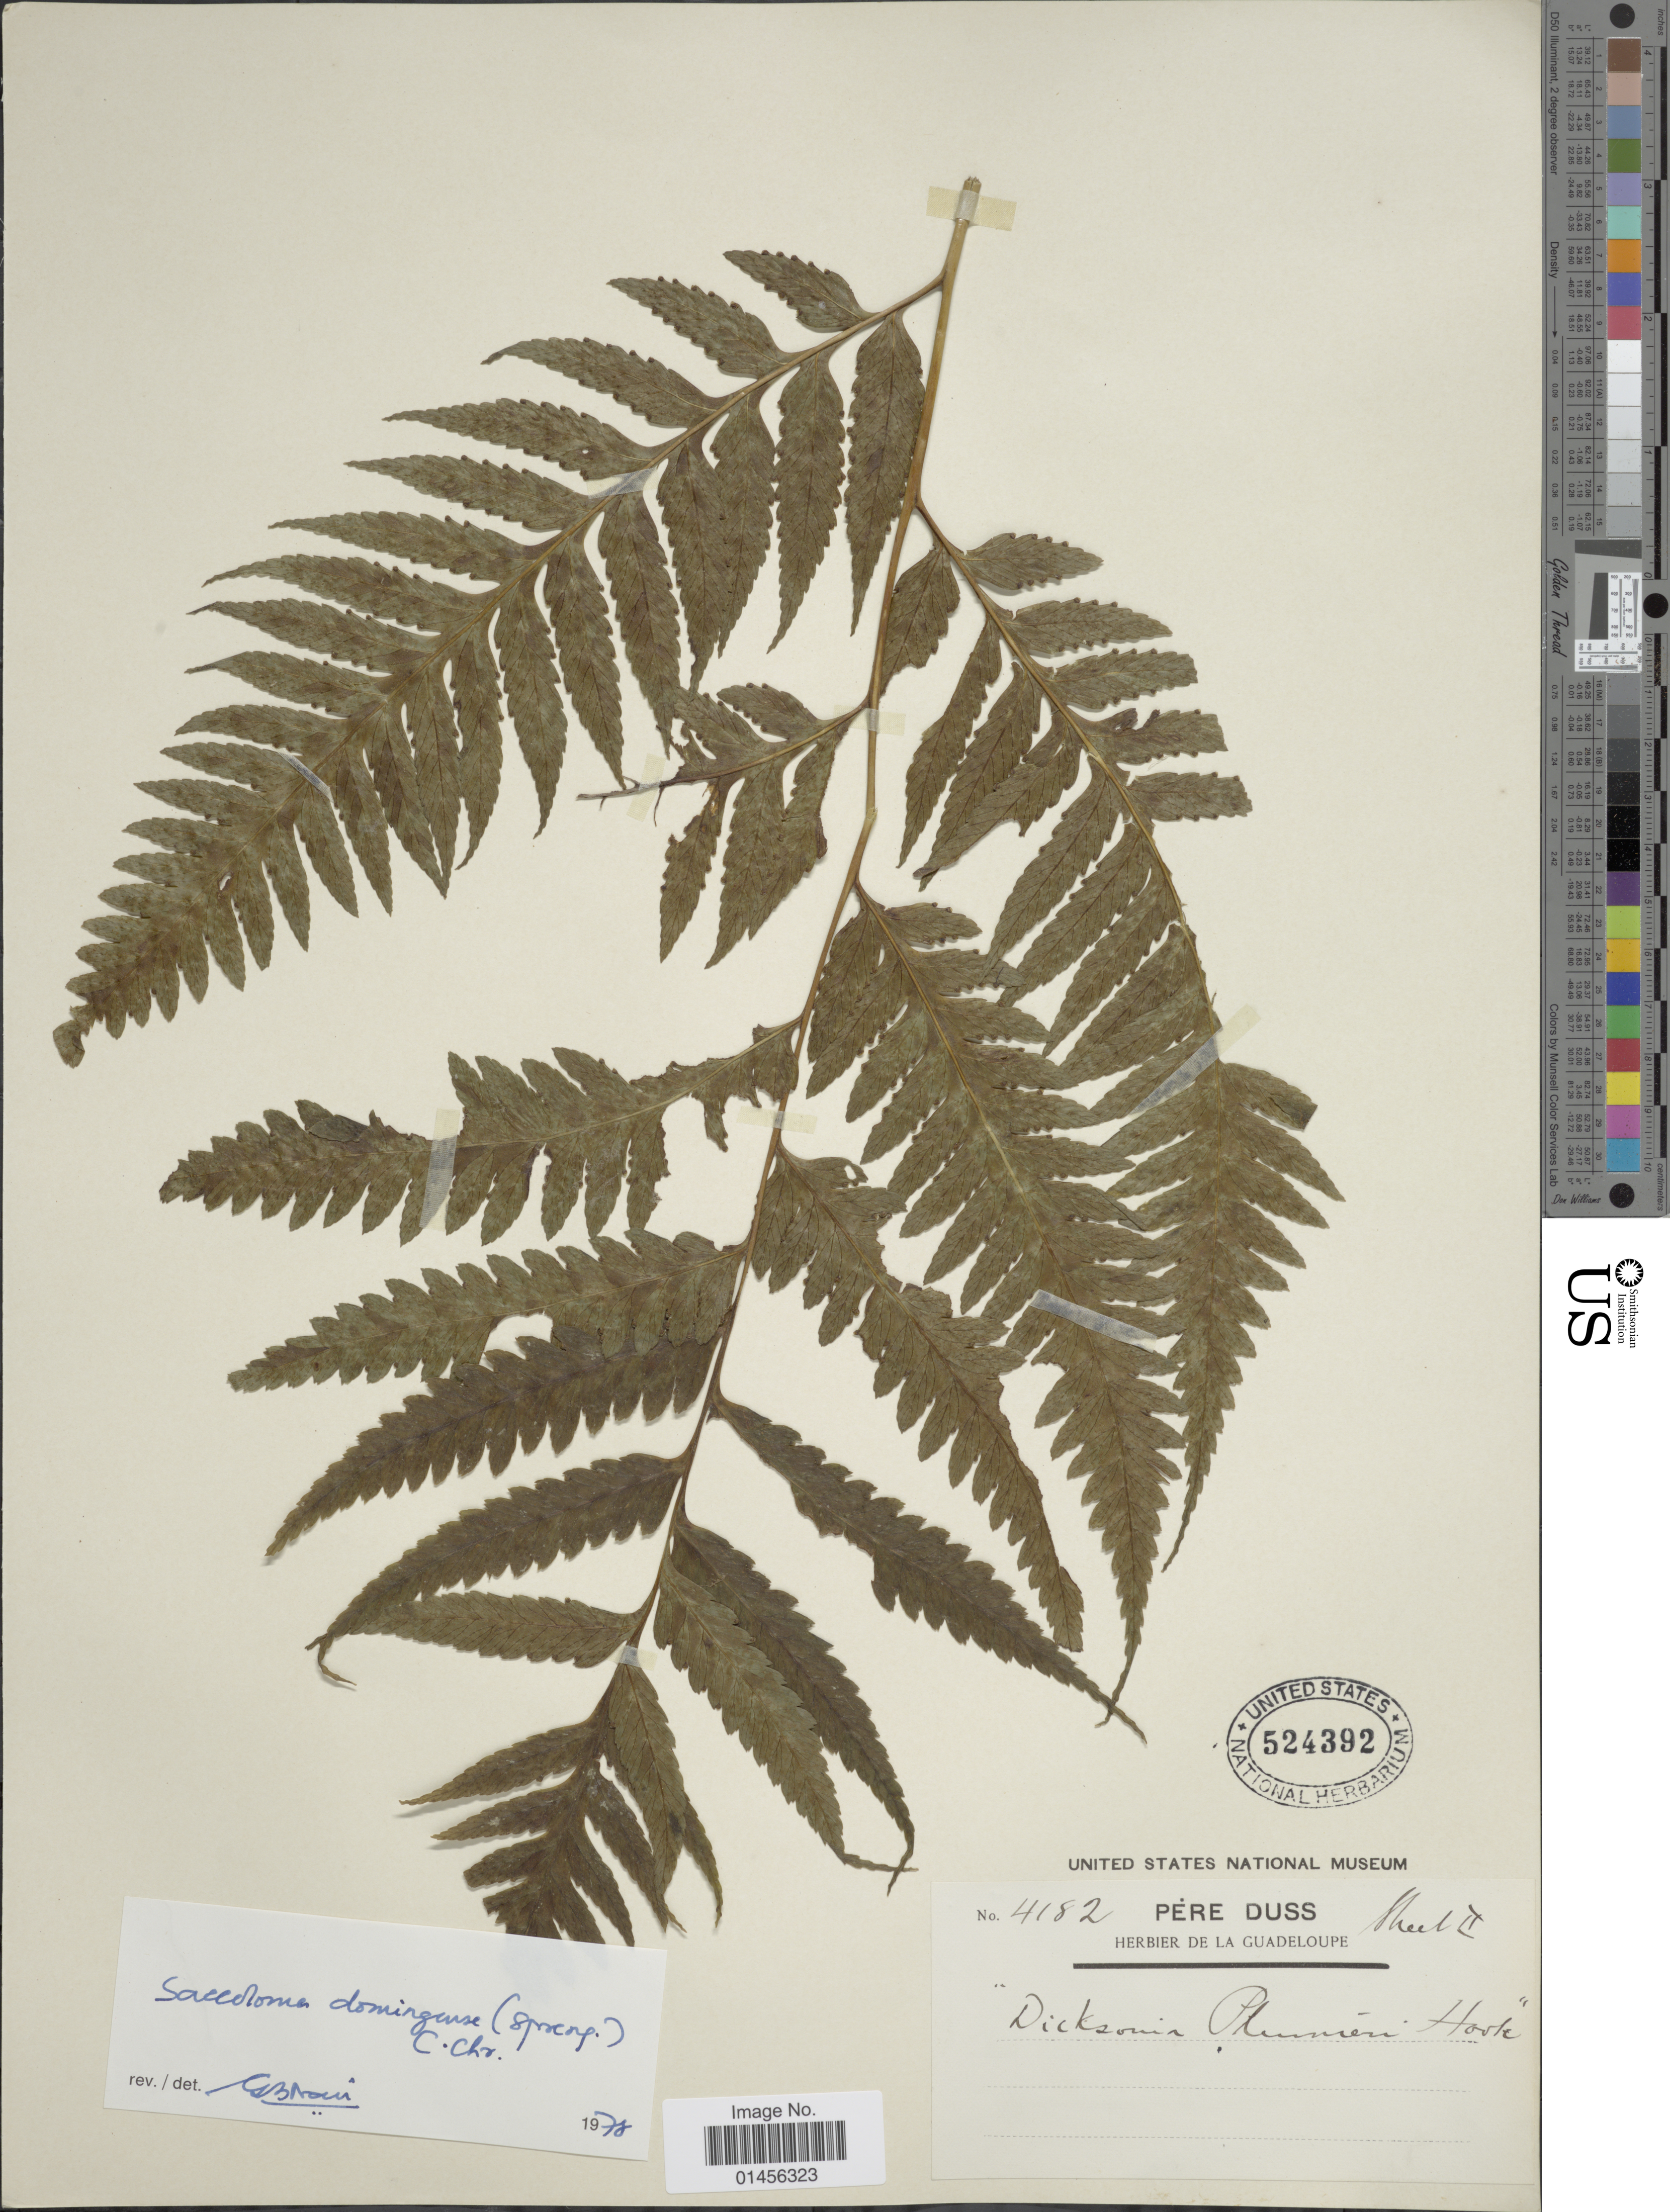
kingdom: Plantae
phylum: Tracheophyta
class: Polypodiopsida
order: Polypodiales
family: Saccolomataceae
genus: Saccoloma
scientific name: Saccoloma domingense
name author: (Spreng.) C. Chr.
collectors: Père Duss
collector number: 4182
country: Guadeloupe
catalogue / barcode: US 524392